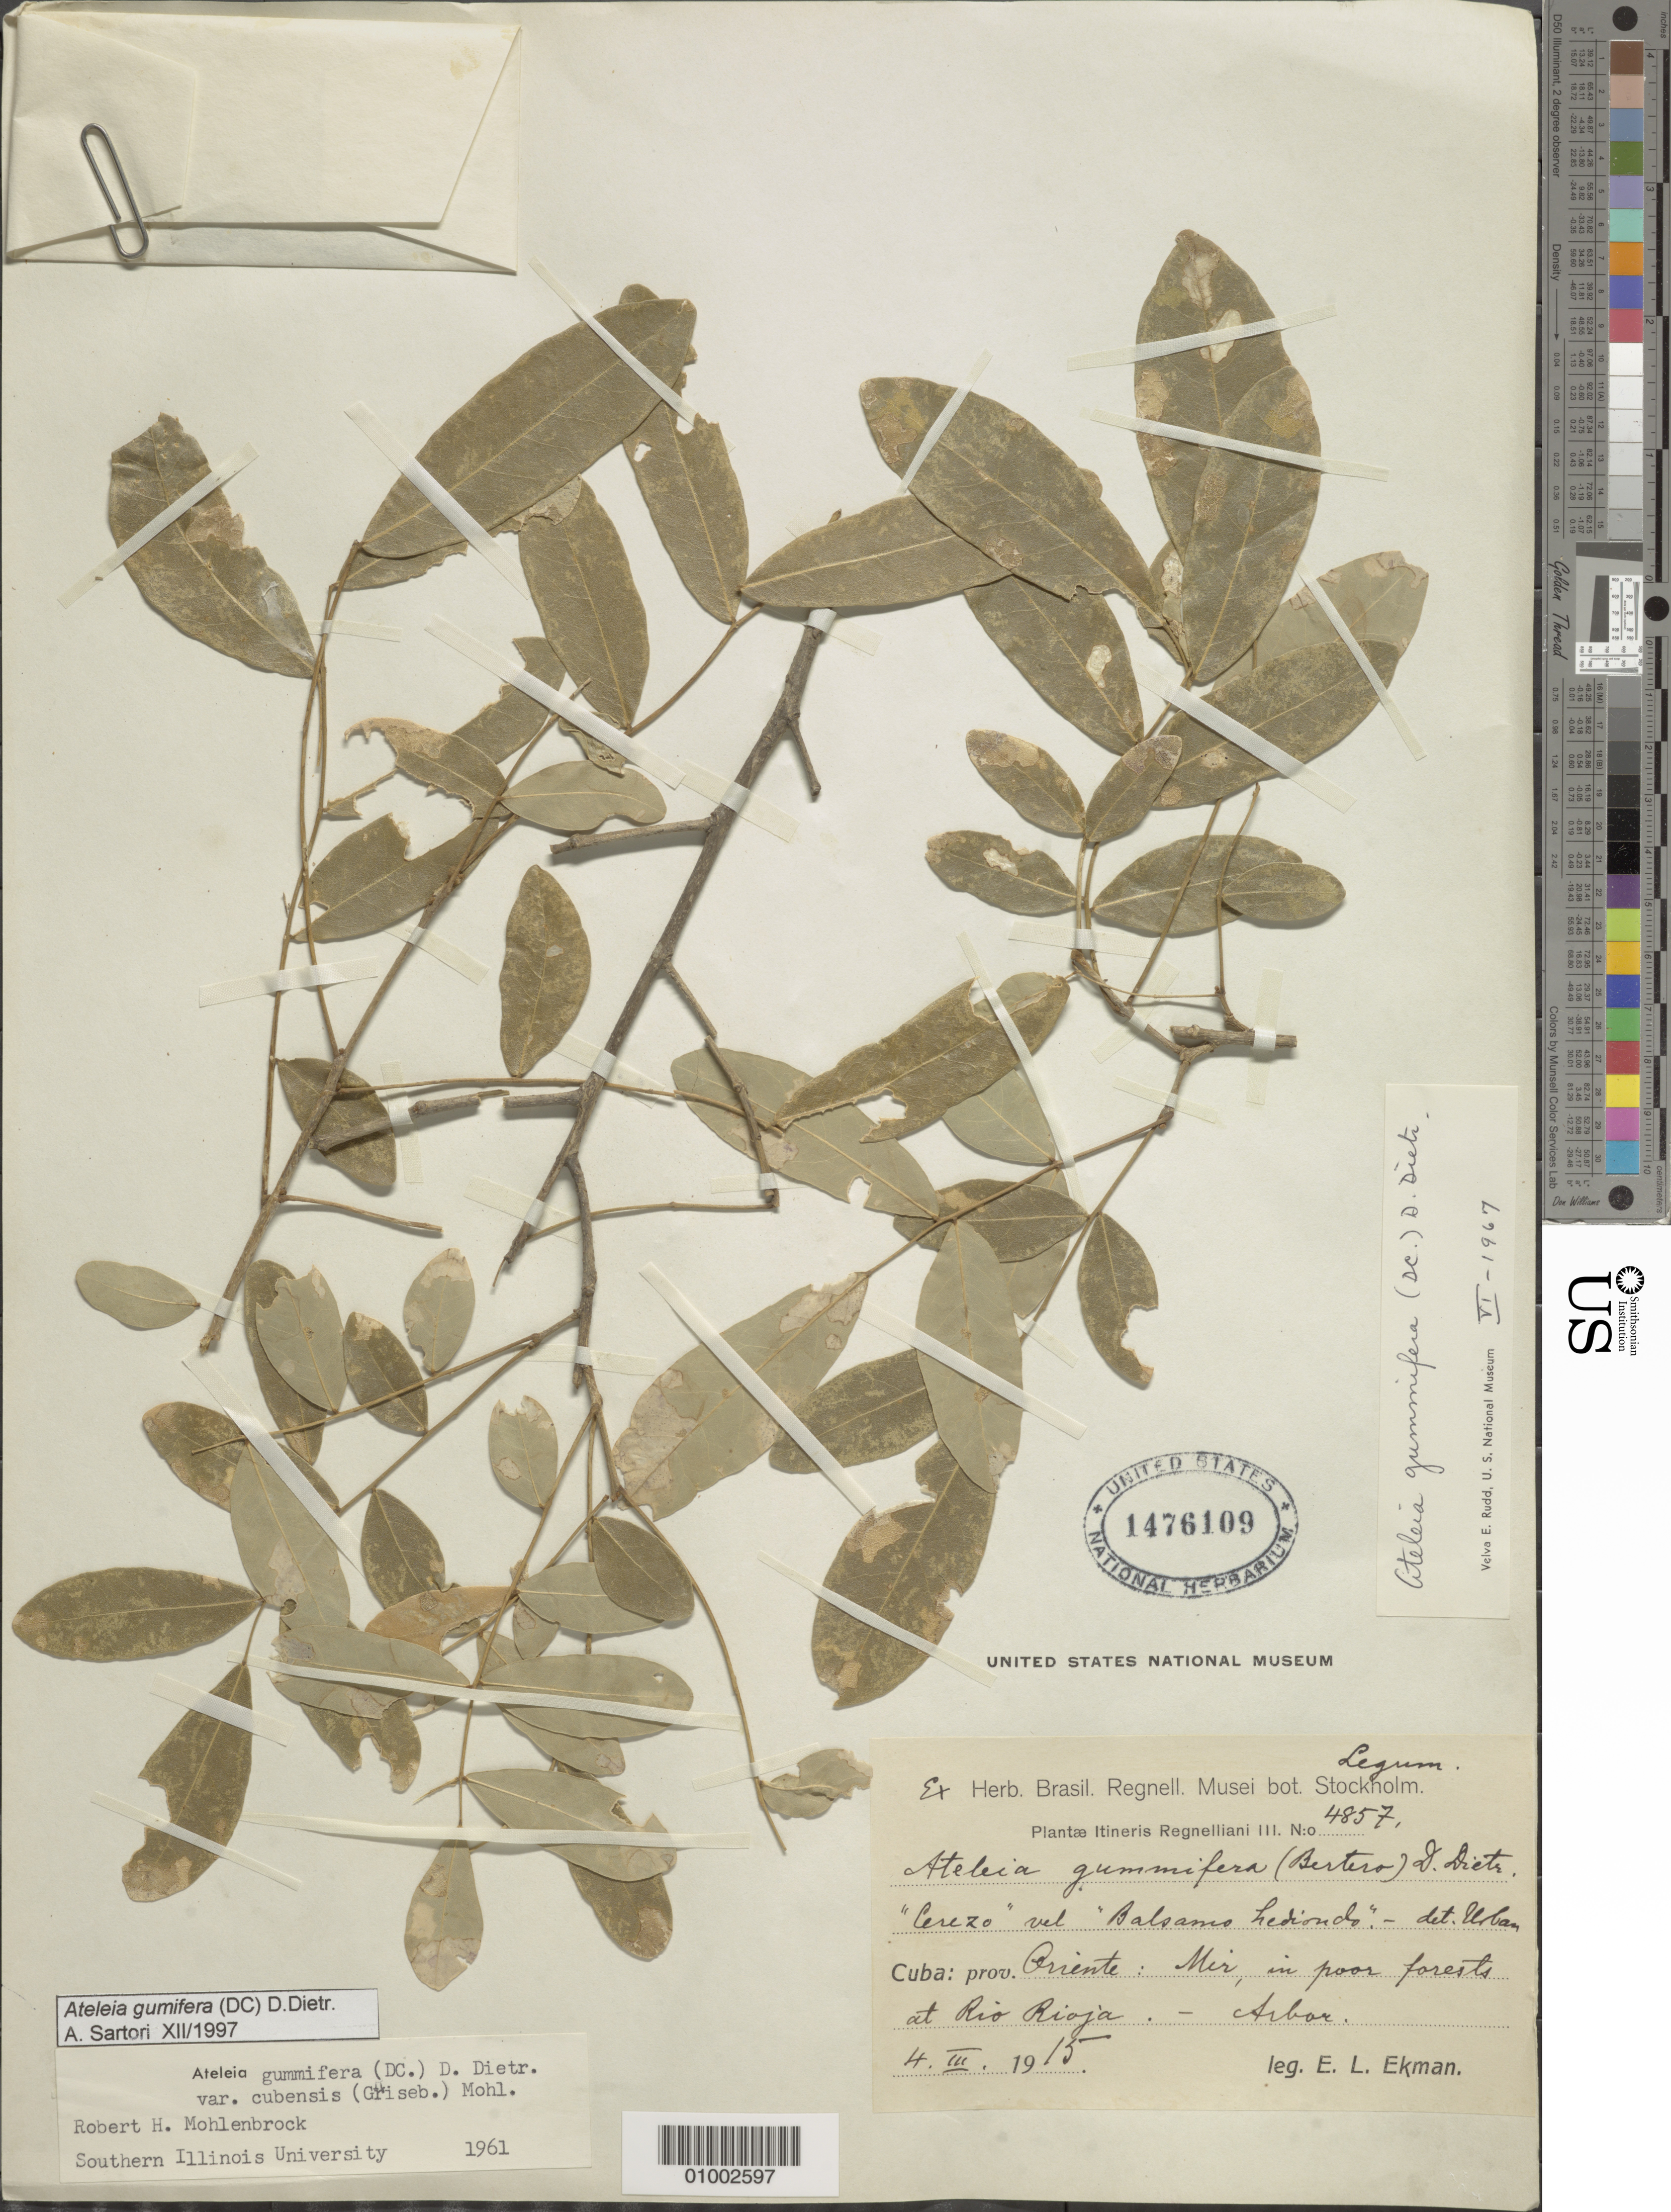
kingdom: Plantae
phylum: Tracheophyta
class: Magnoliopsida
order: Fabales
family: Fabaceae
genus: Ateleia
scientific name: Ateleia gummifera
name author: (Bertero ex DC.) D. Dietr.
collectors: E. L. Ekman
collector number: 4857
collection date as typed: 04 Mar 1915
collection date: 1915-03-04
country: Cuba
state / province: Oriente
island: Cuba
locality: Mer, in poor forests at Rio Rioja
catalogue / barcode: US 1476109